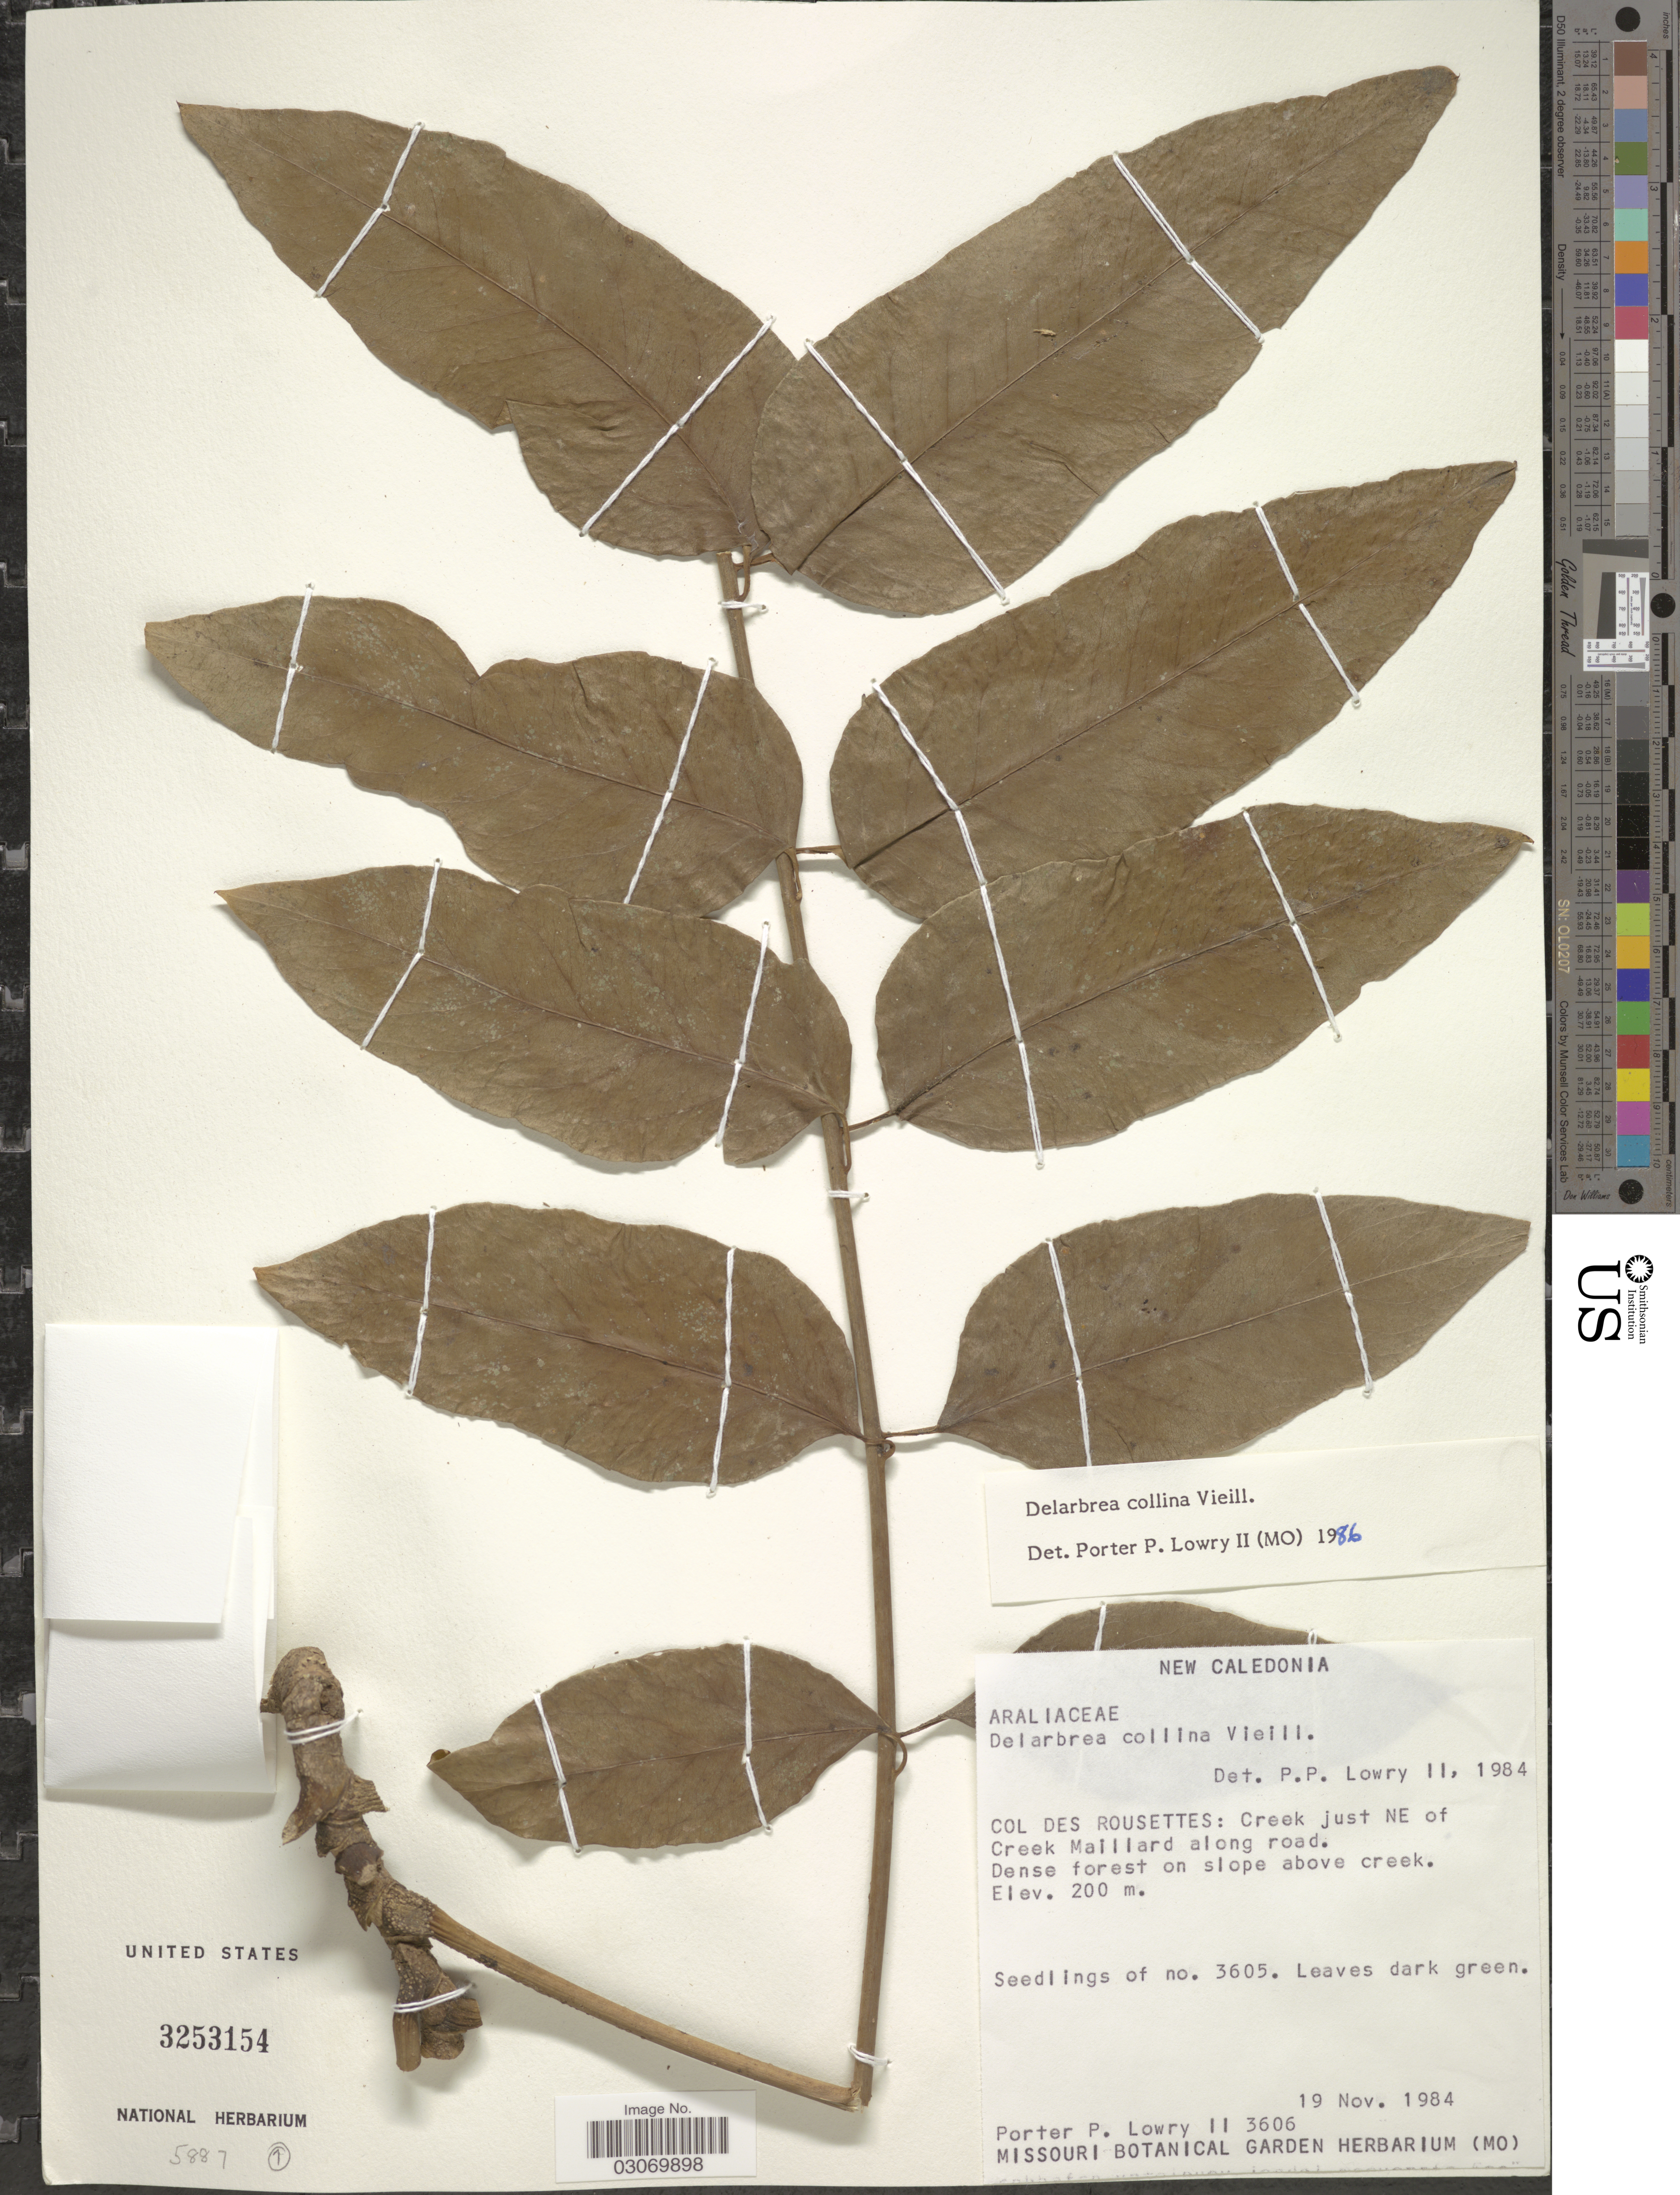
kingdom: Plantae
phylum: Tracheophyta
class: Magnoliopsida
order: Apiales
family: Myodocarpaceae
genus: Delarbrea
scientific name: Delarbrea collina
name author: Vieill.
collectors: P. P. Lowry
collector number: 3606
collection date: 1984-11-19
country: New Caledonia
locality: Col Des Rousettes: Creek just NE of Creek Maillard along road, Dense forest on slope above creek.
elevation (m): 200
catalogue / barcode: US 3253154